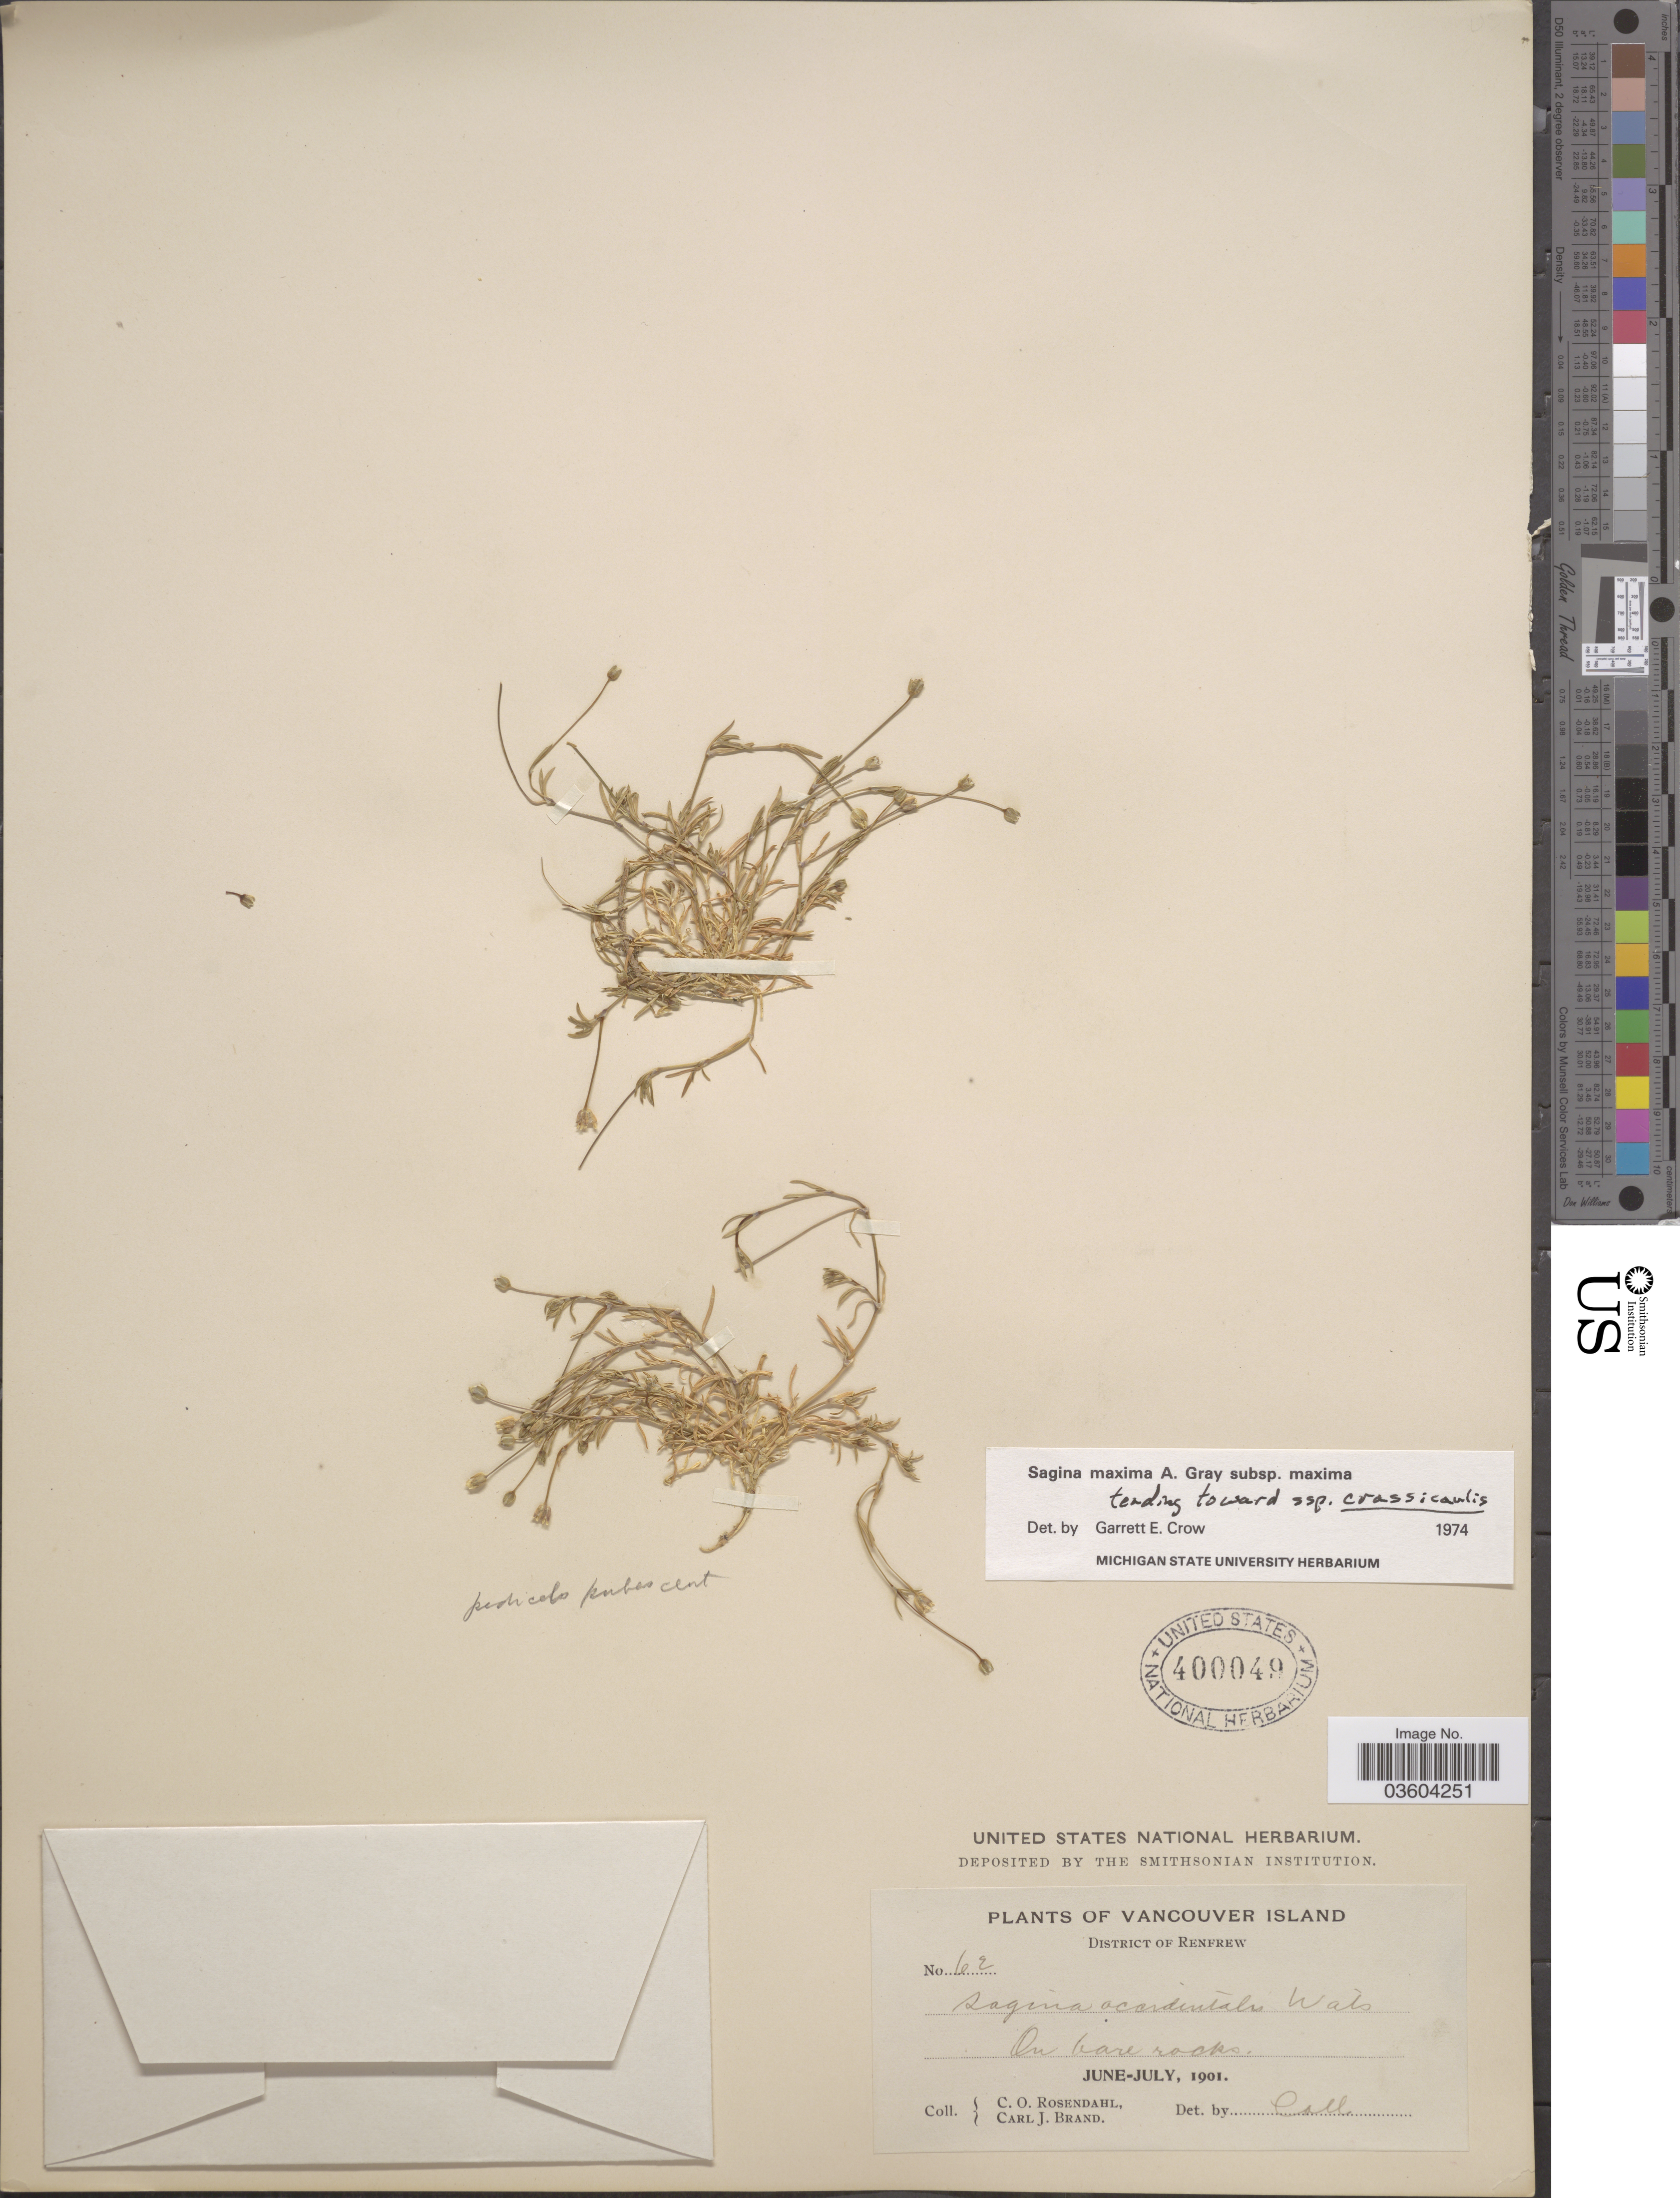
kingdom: Plantae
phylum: Tracheophyta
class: Magnoliopsida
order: Caryophyllales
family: Caryophyllaceae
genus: Sagina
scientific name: Sagina maxima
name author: A. Gray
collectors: C. O. Rosendahl & C. J. Brand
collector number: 62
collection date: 1901-06/1901-07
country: Canada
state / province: British Columbia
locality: Vancouver Island. District of Renfrew. On bare rocks.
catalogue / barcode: US 400049